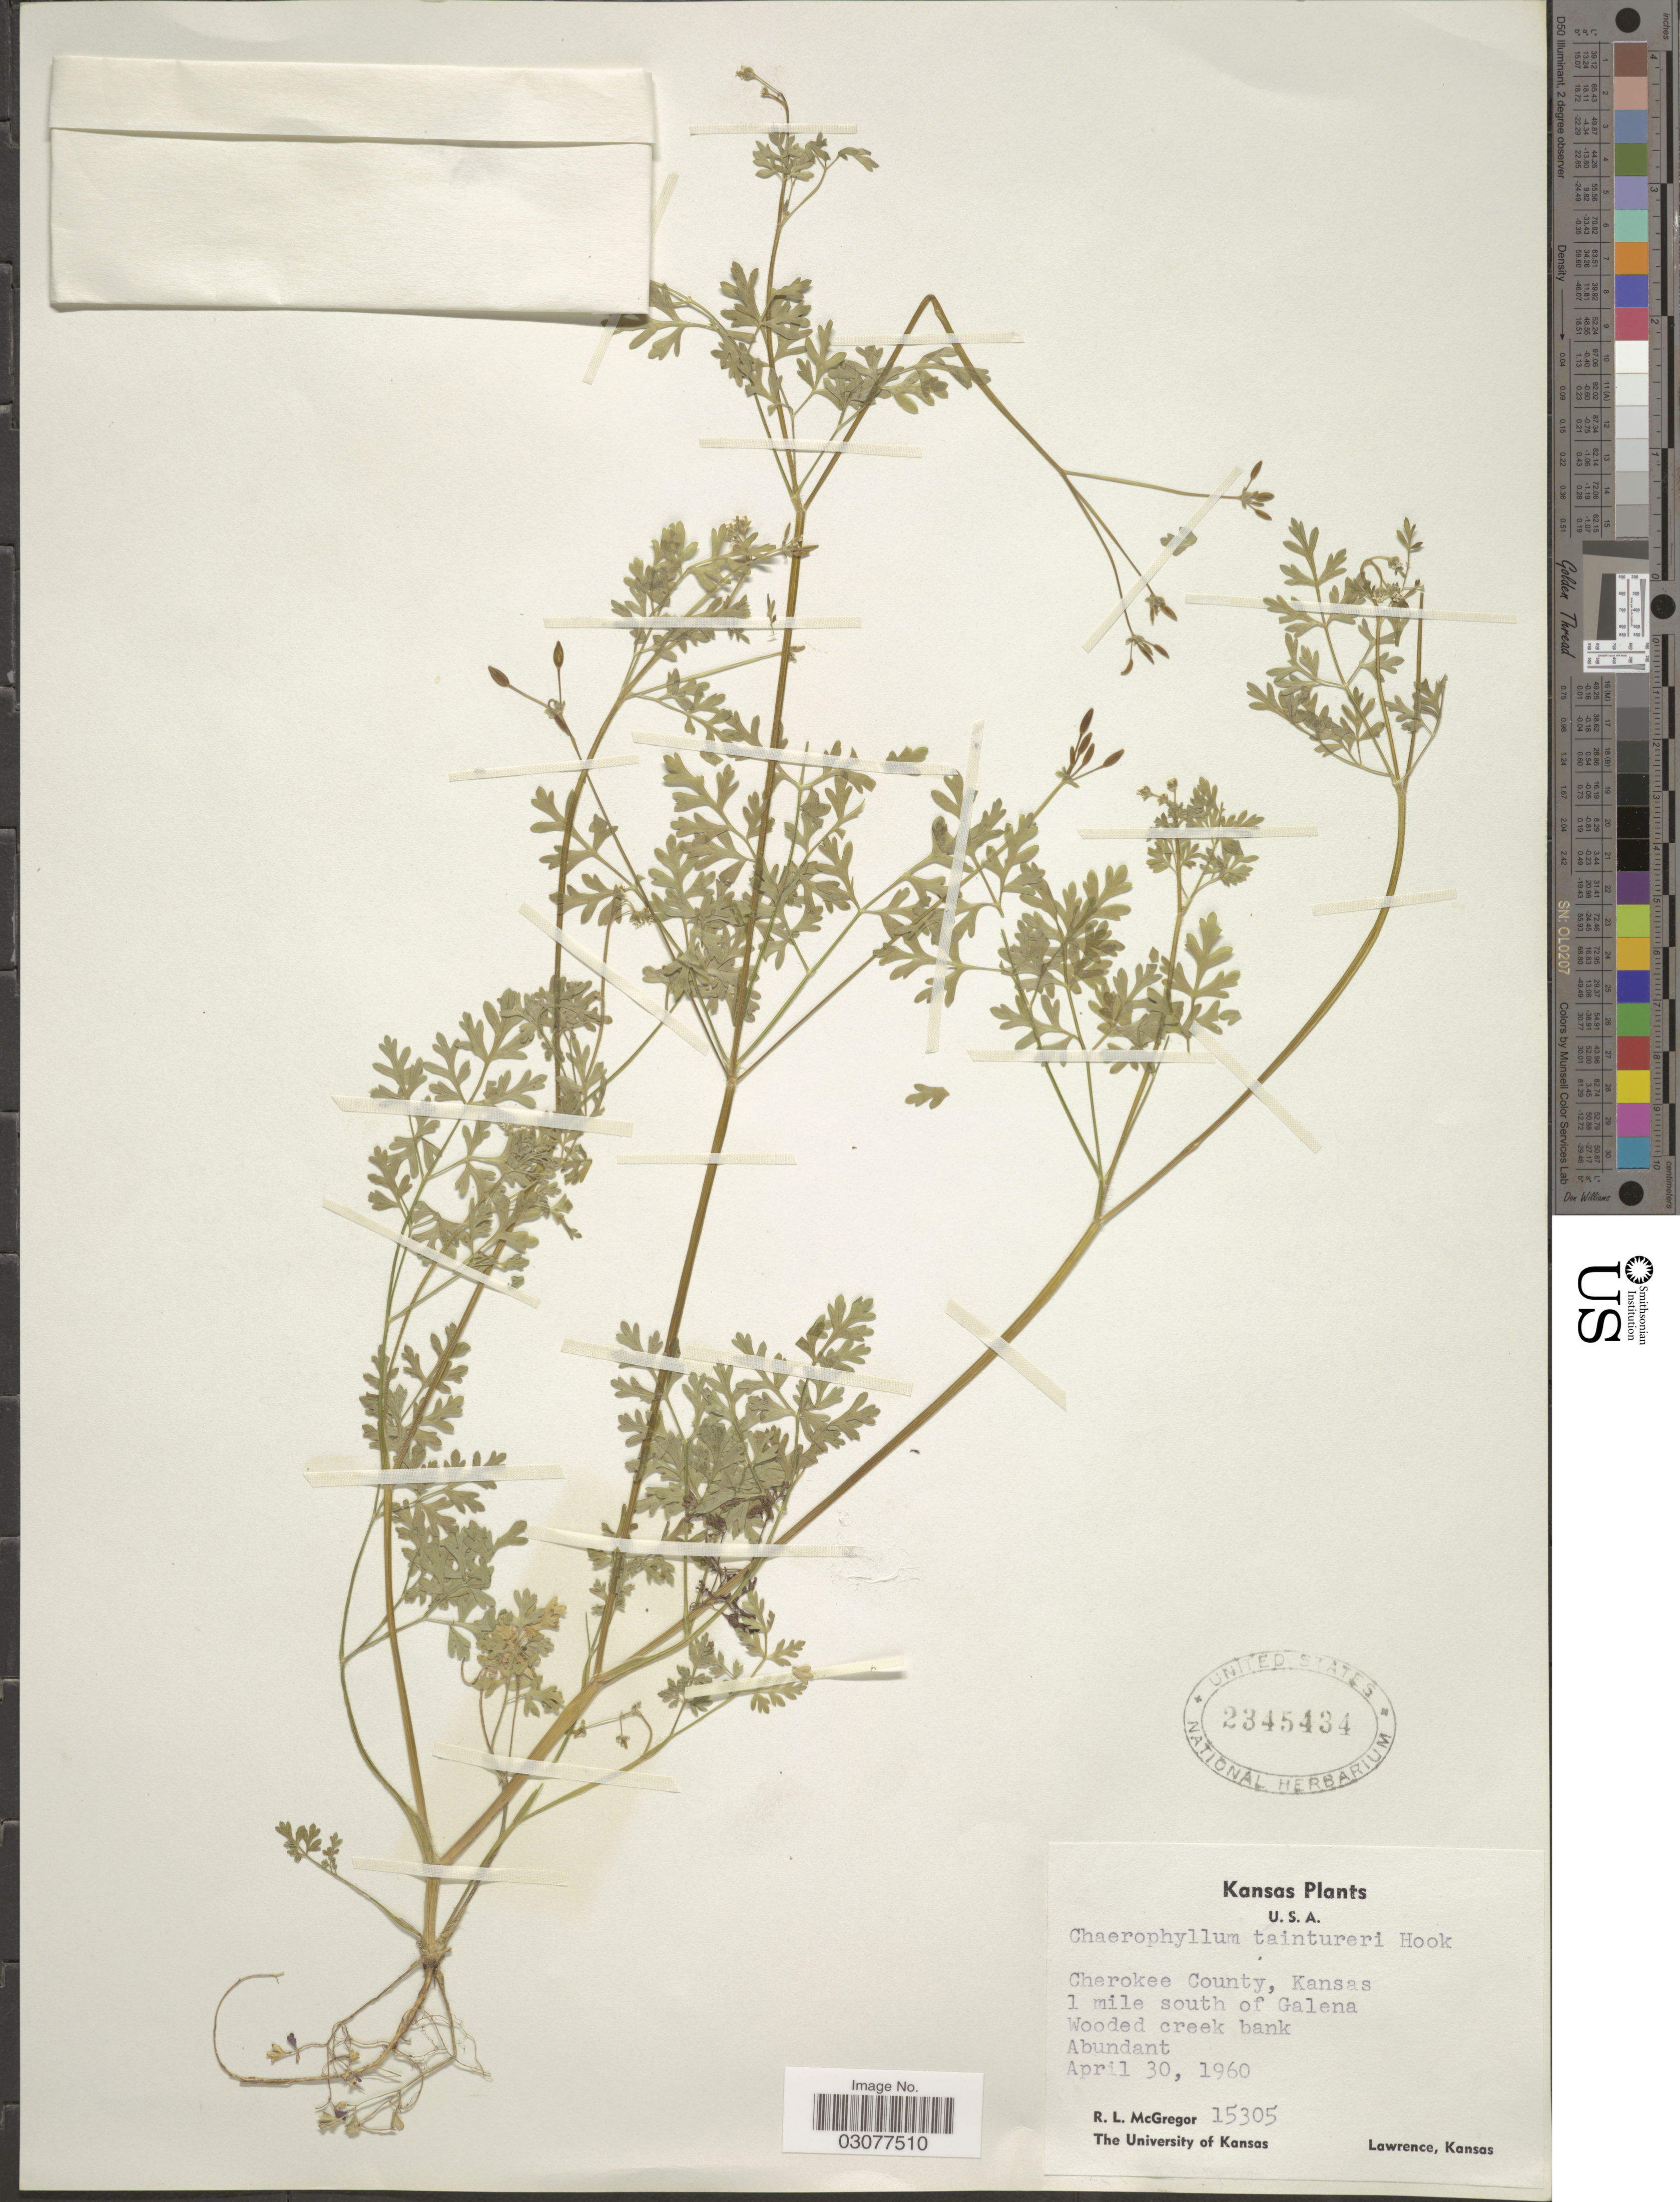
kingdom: Plantae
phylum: Tracheophyta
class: Magnoliopsida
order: Apiales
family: Apiaceae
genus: Chaerophyllum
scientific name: Chaerophyllum procumbens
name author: (L.) Crantz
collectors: R. McGregor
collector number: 15305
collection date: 1960-04-30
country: United States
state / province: Kansas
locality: Cherokee County, Kansas, 1 mile south of Galena.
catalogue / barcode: US 2345434